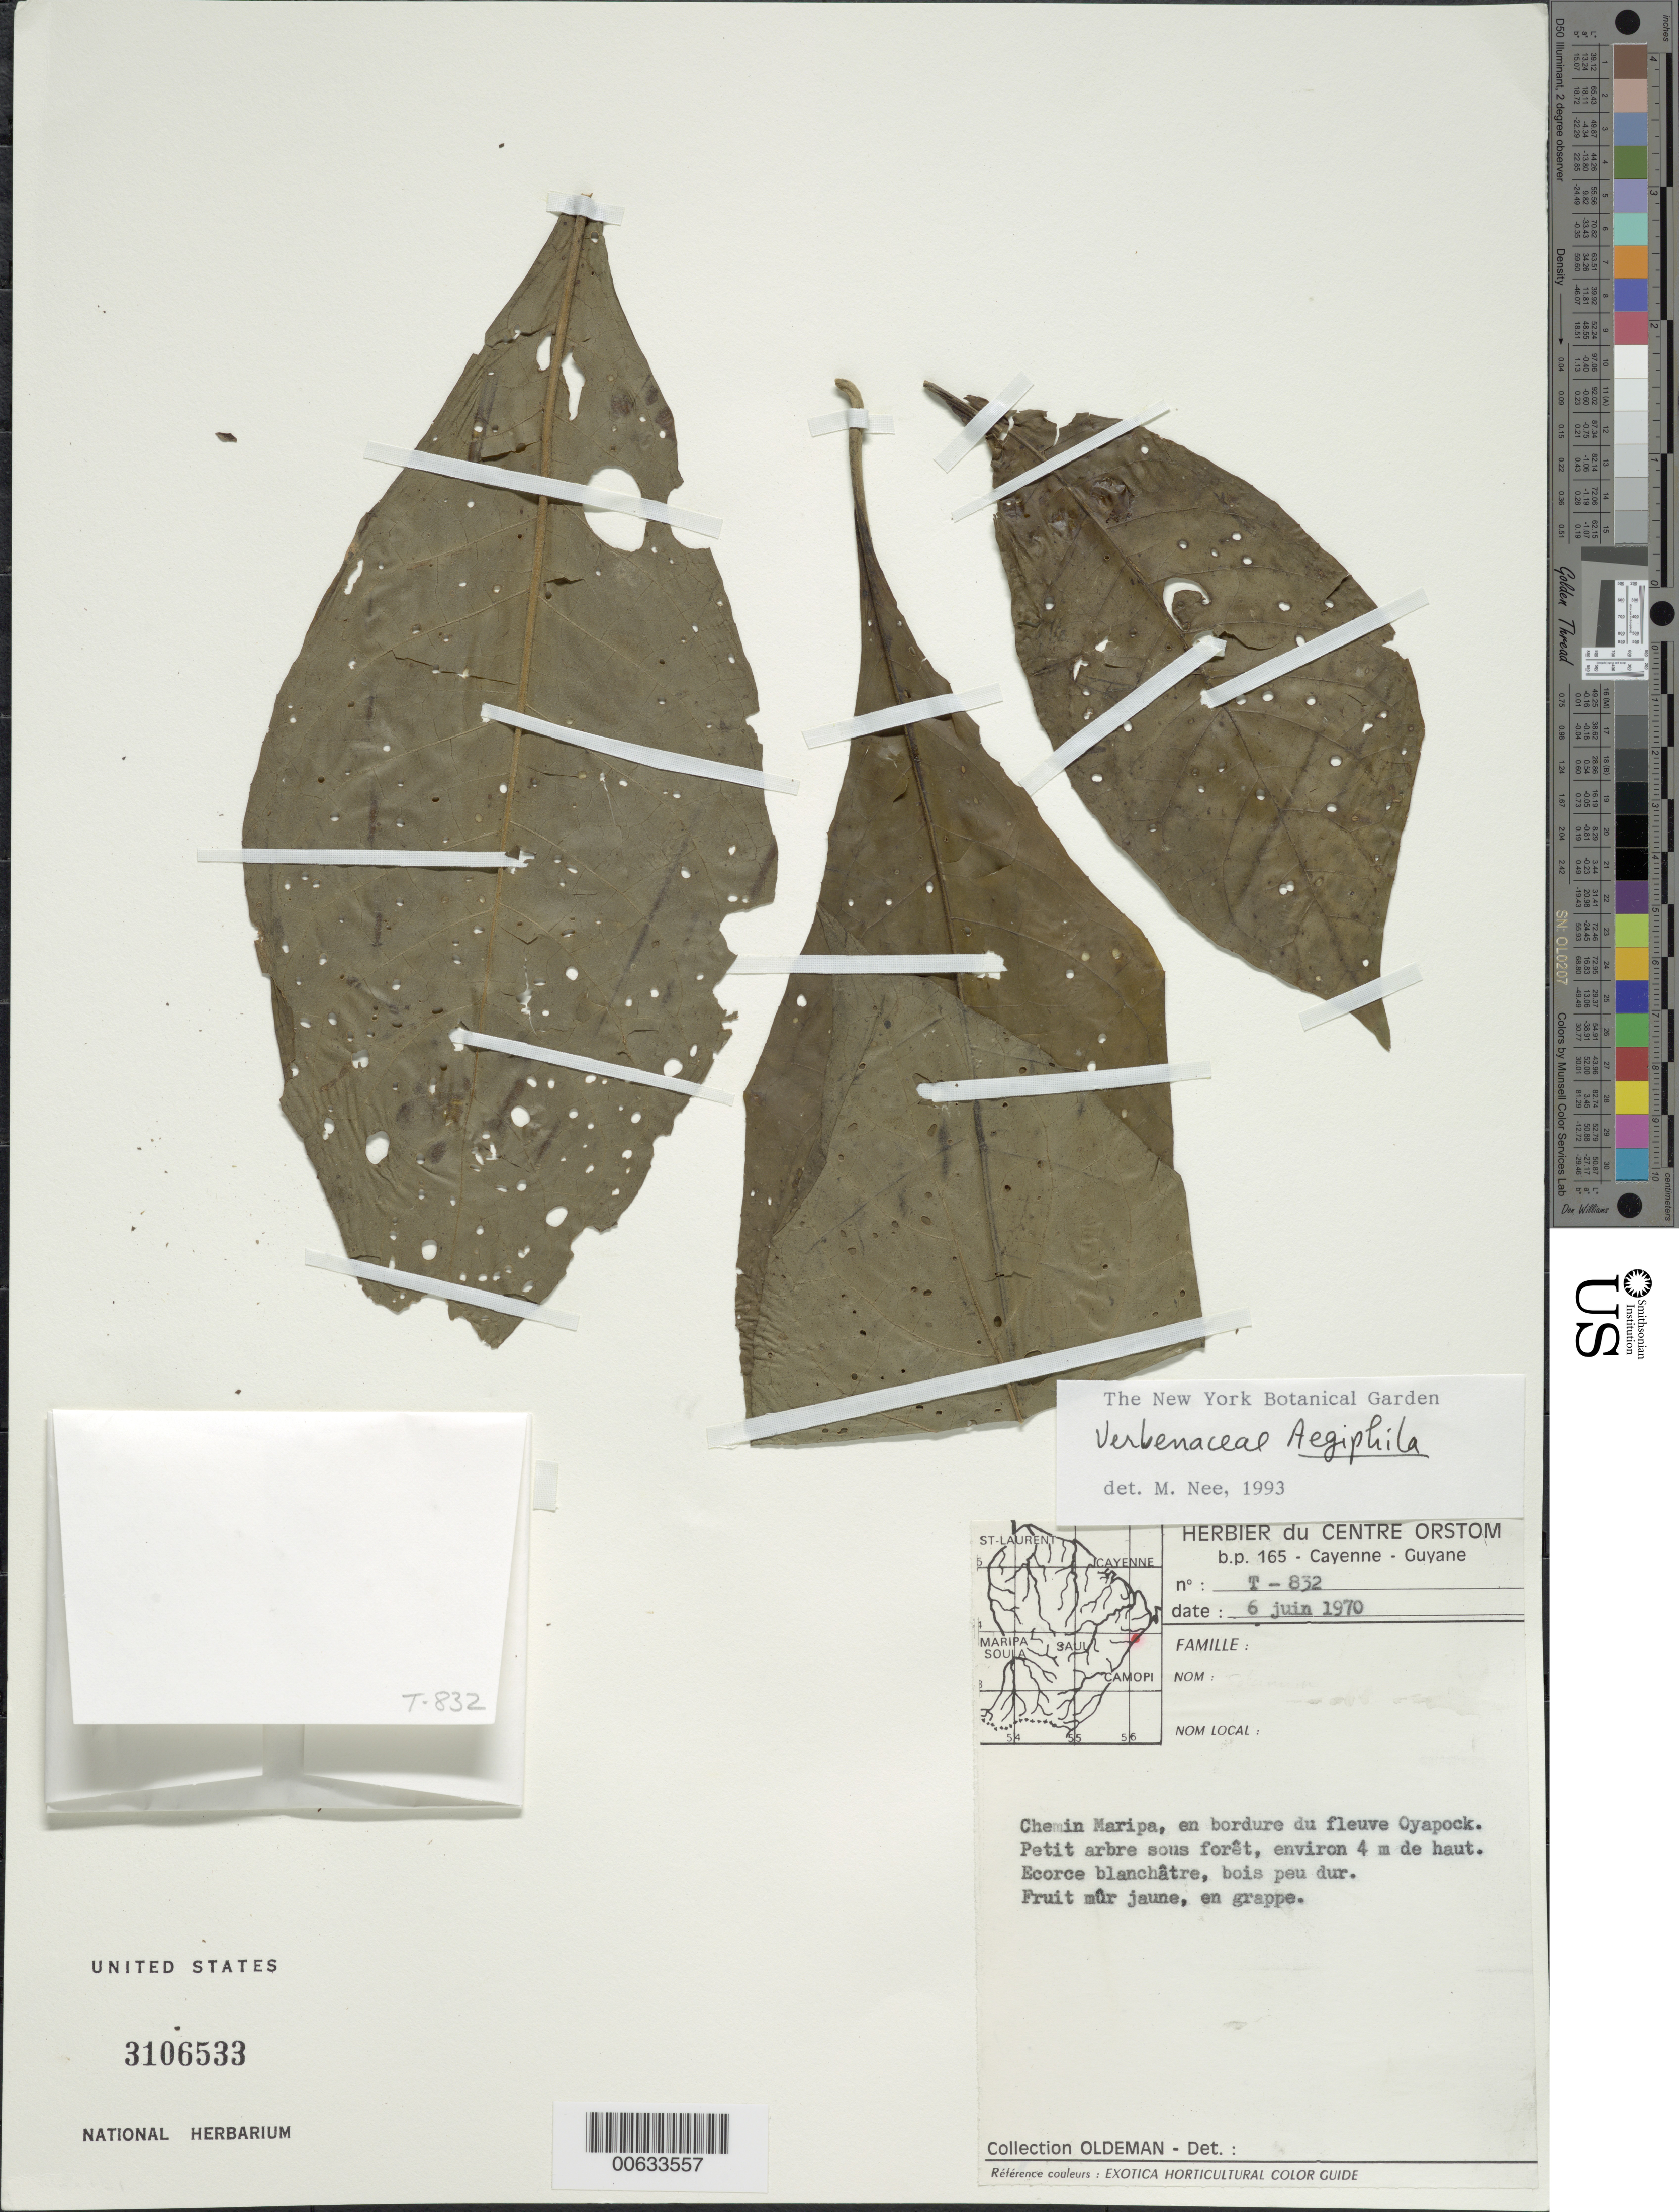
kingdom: Plantae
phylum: Tracheophyta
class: Magnoliopsida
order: Lamiales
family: Lamiaceae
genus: Aegiphila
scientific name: Aegiphila sp.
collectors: -- Oldeman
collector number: T-832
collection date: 1970-06-06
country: French Guiana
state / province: Cayenne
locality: Chemin Maripa, en bordure du fleuve in Oyapock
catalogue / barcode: US 3106533